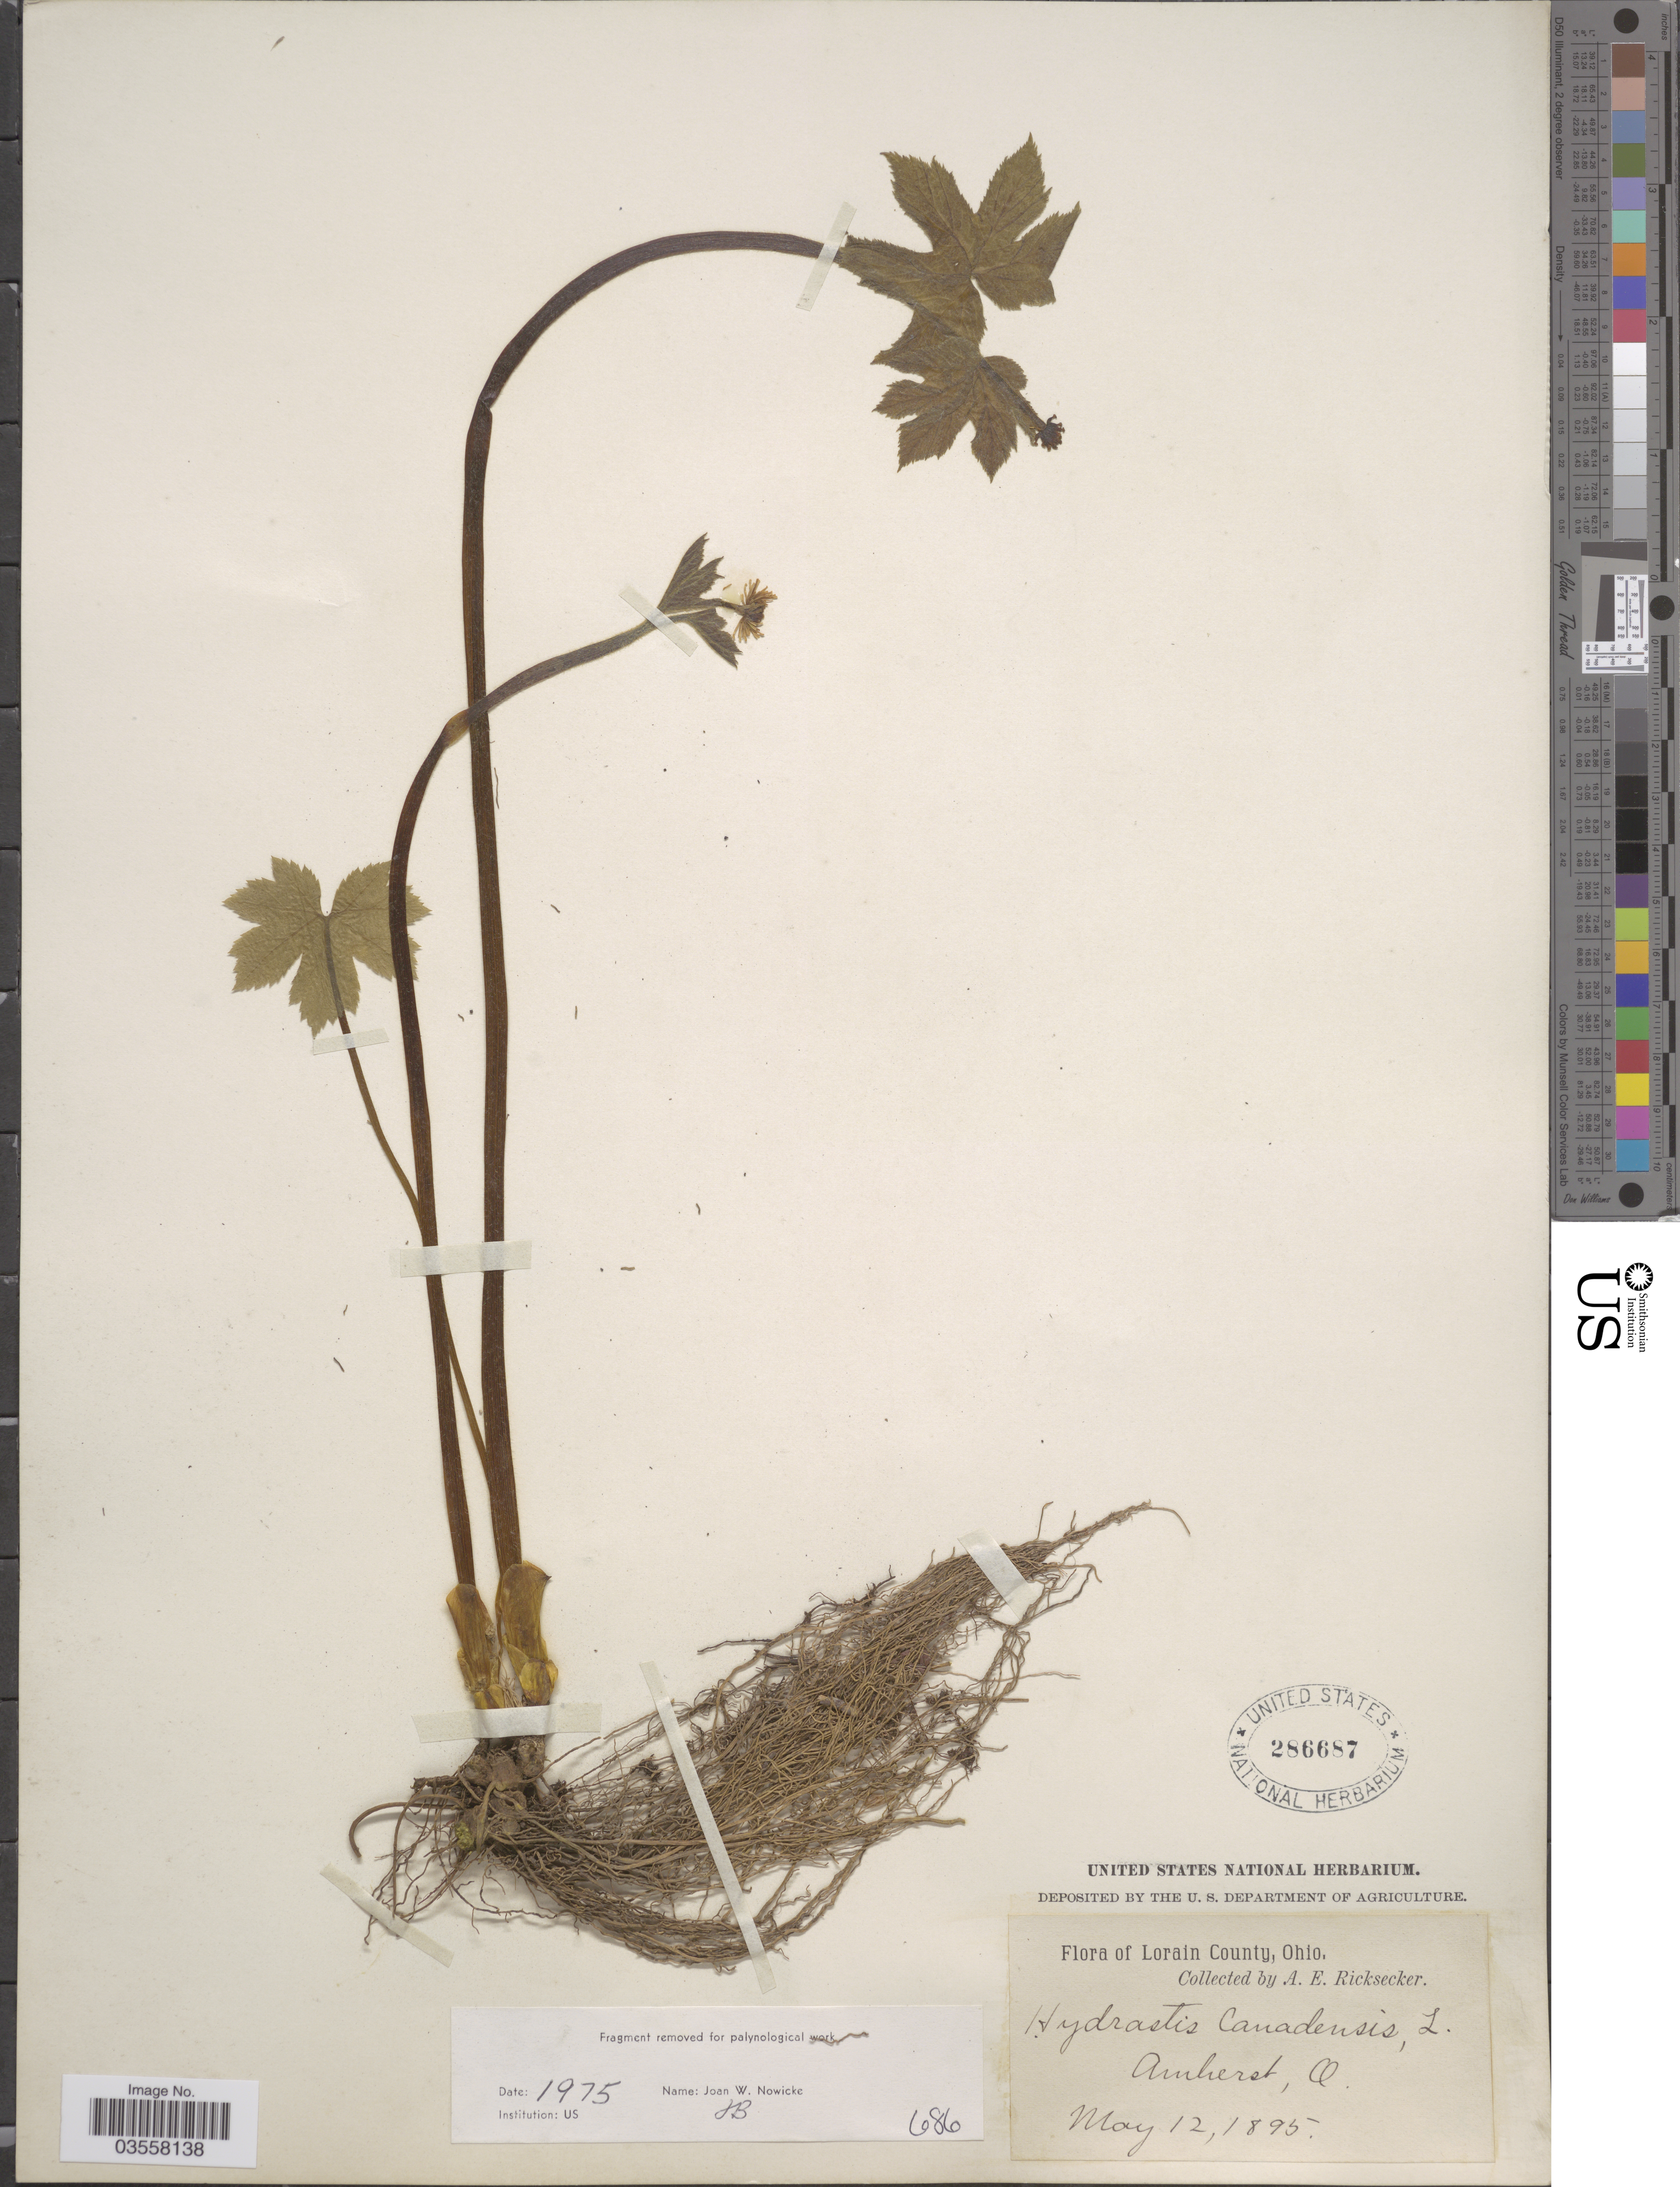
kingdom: Plantae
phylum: Tracheophyta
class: Magnoliopsida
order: Ranunculales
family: Ranunculaceae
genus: Hydrastis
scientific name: Hydrastis canadensis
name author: L.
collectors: A. E. Ricksecker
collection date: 1895-05-12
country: United States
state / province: Ohio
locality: Lorain County. Amherst.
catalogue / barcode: US 286687